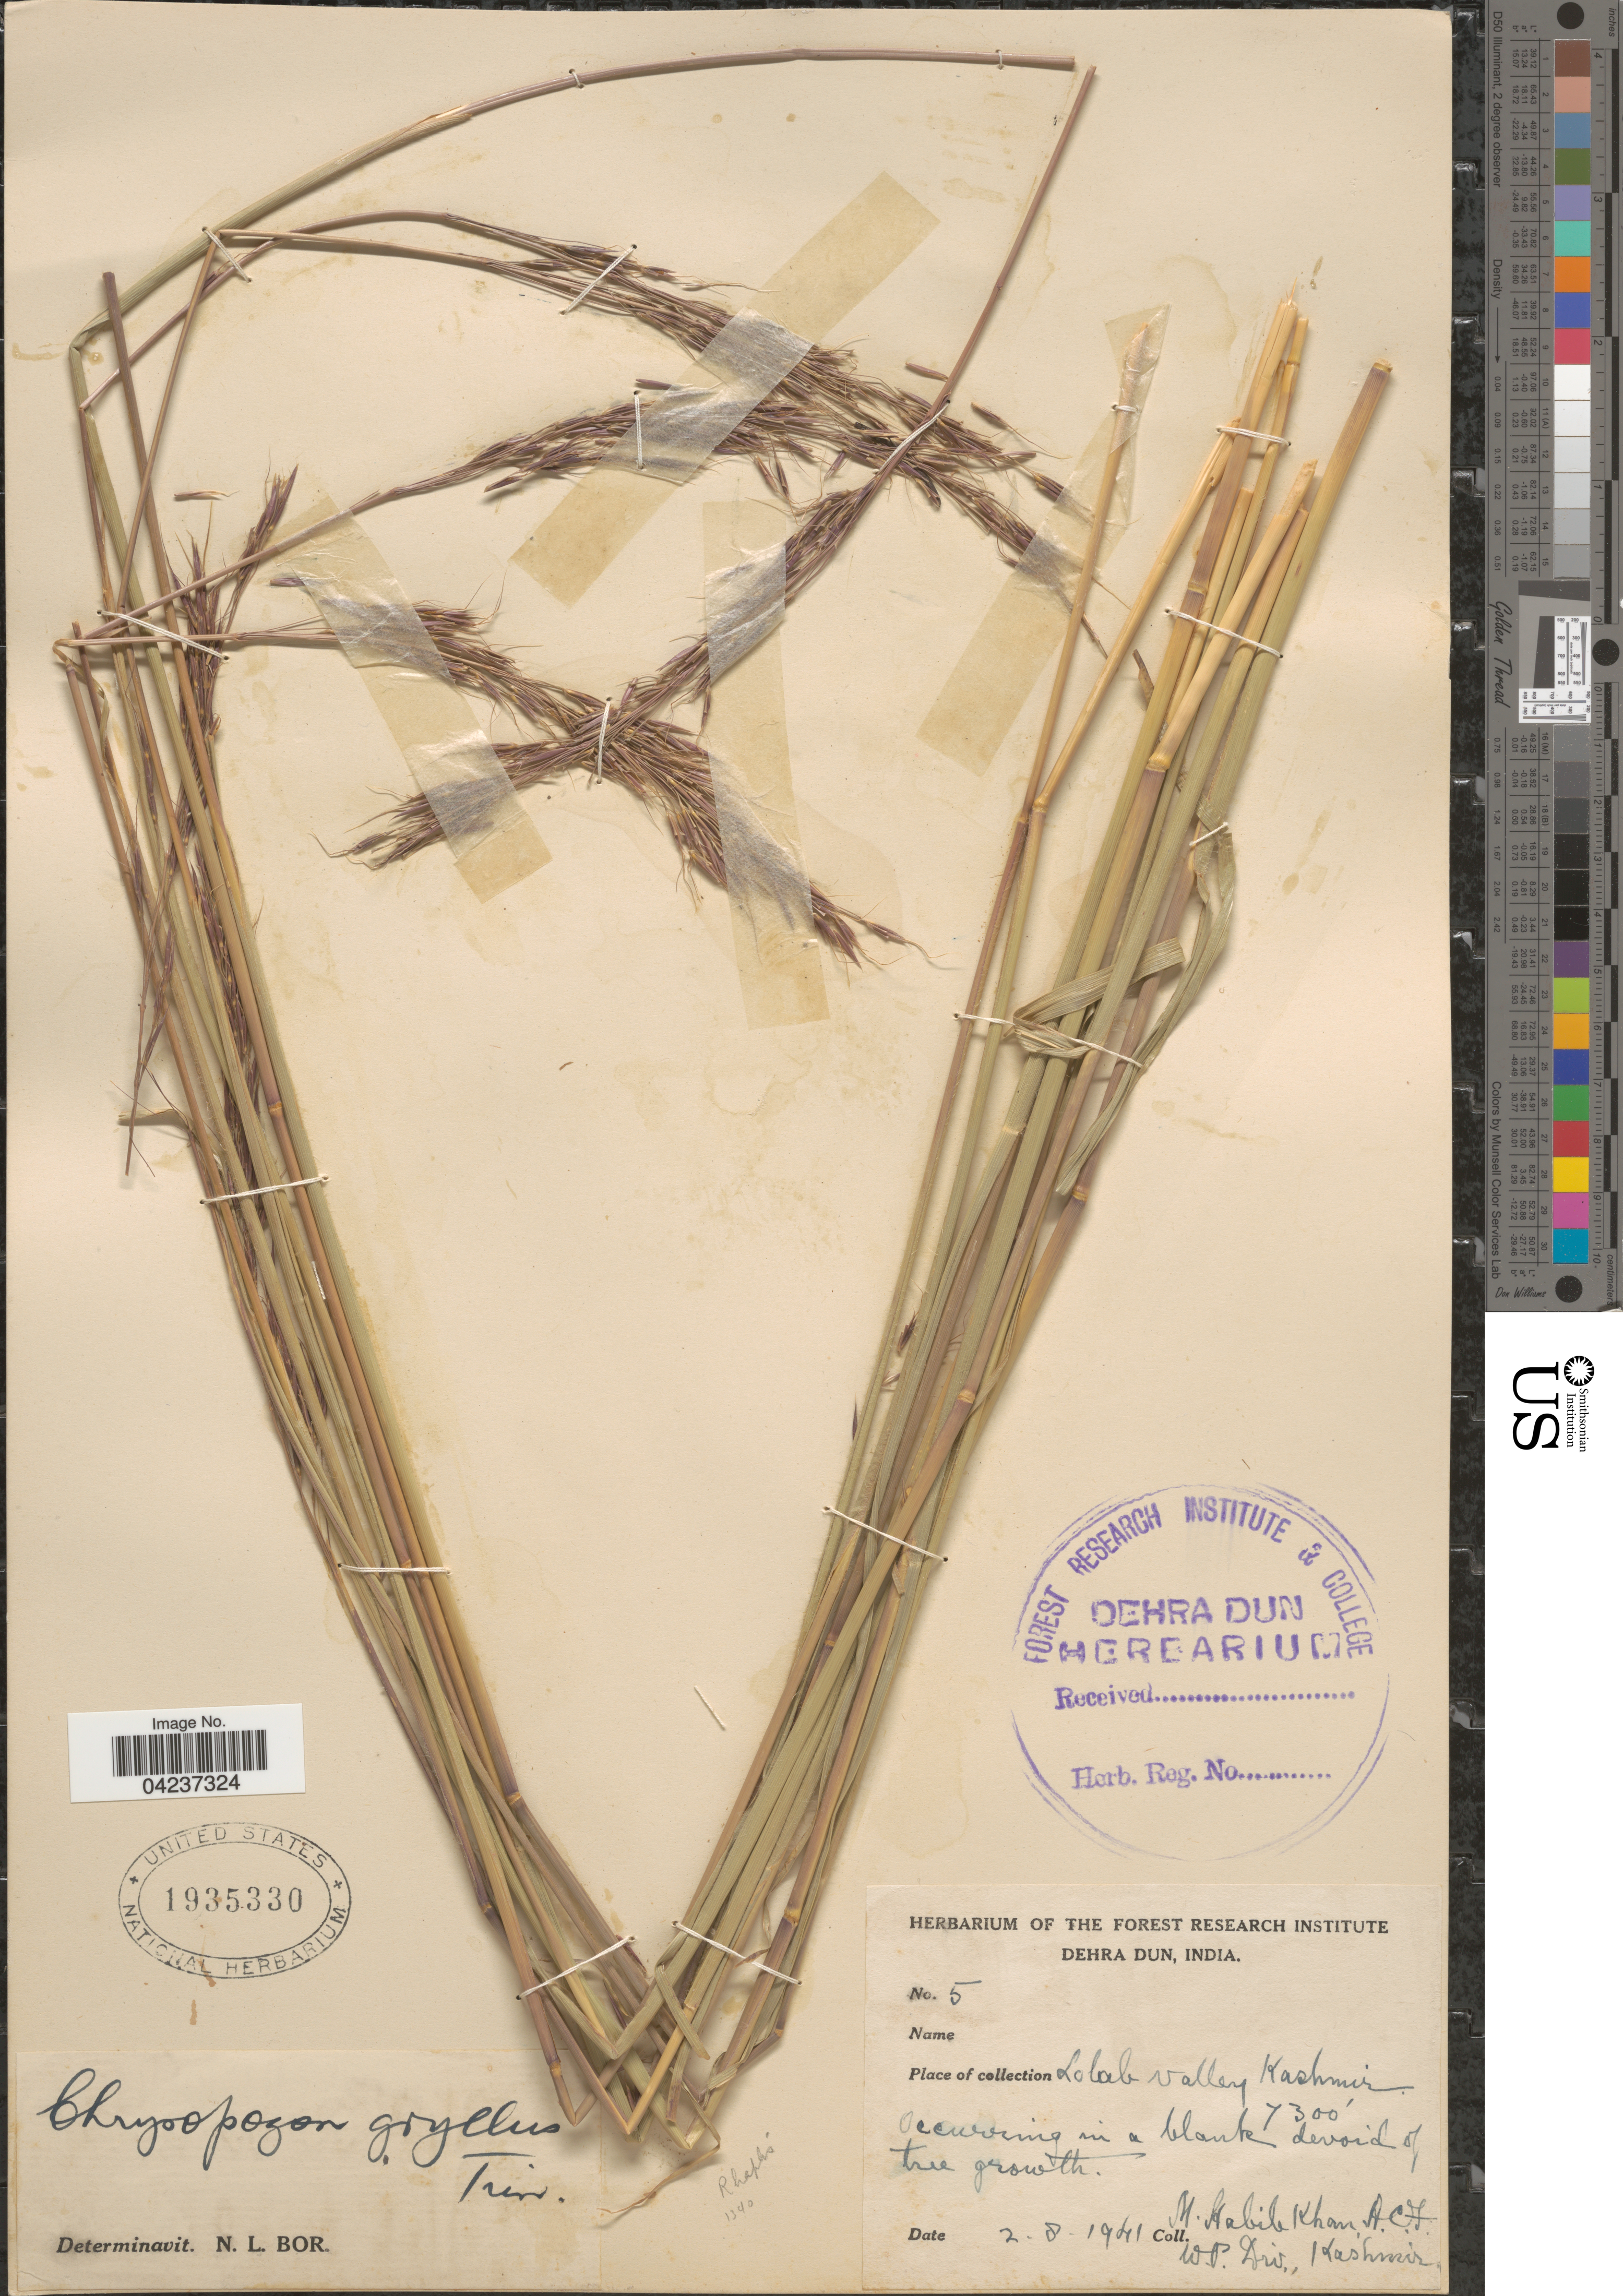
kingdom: Plantae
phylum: Tracheophyta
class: Liliopsida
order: Poales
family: Poaceae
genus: Chrysopogon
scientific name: Chrysopogon gryllus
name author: (L.) Trin.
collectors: N. Khan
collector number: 5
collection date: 1941-08-02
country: India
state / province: Jammu and Kashmir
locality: Lolab Valley Kashmir.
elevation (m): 2225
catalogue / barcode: US 1935330